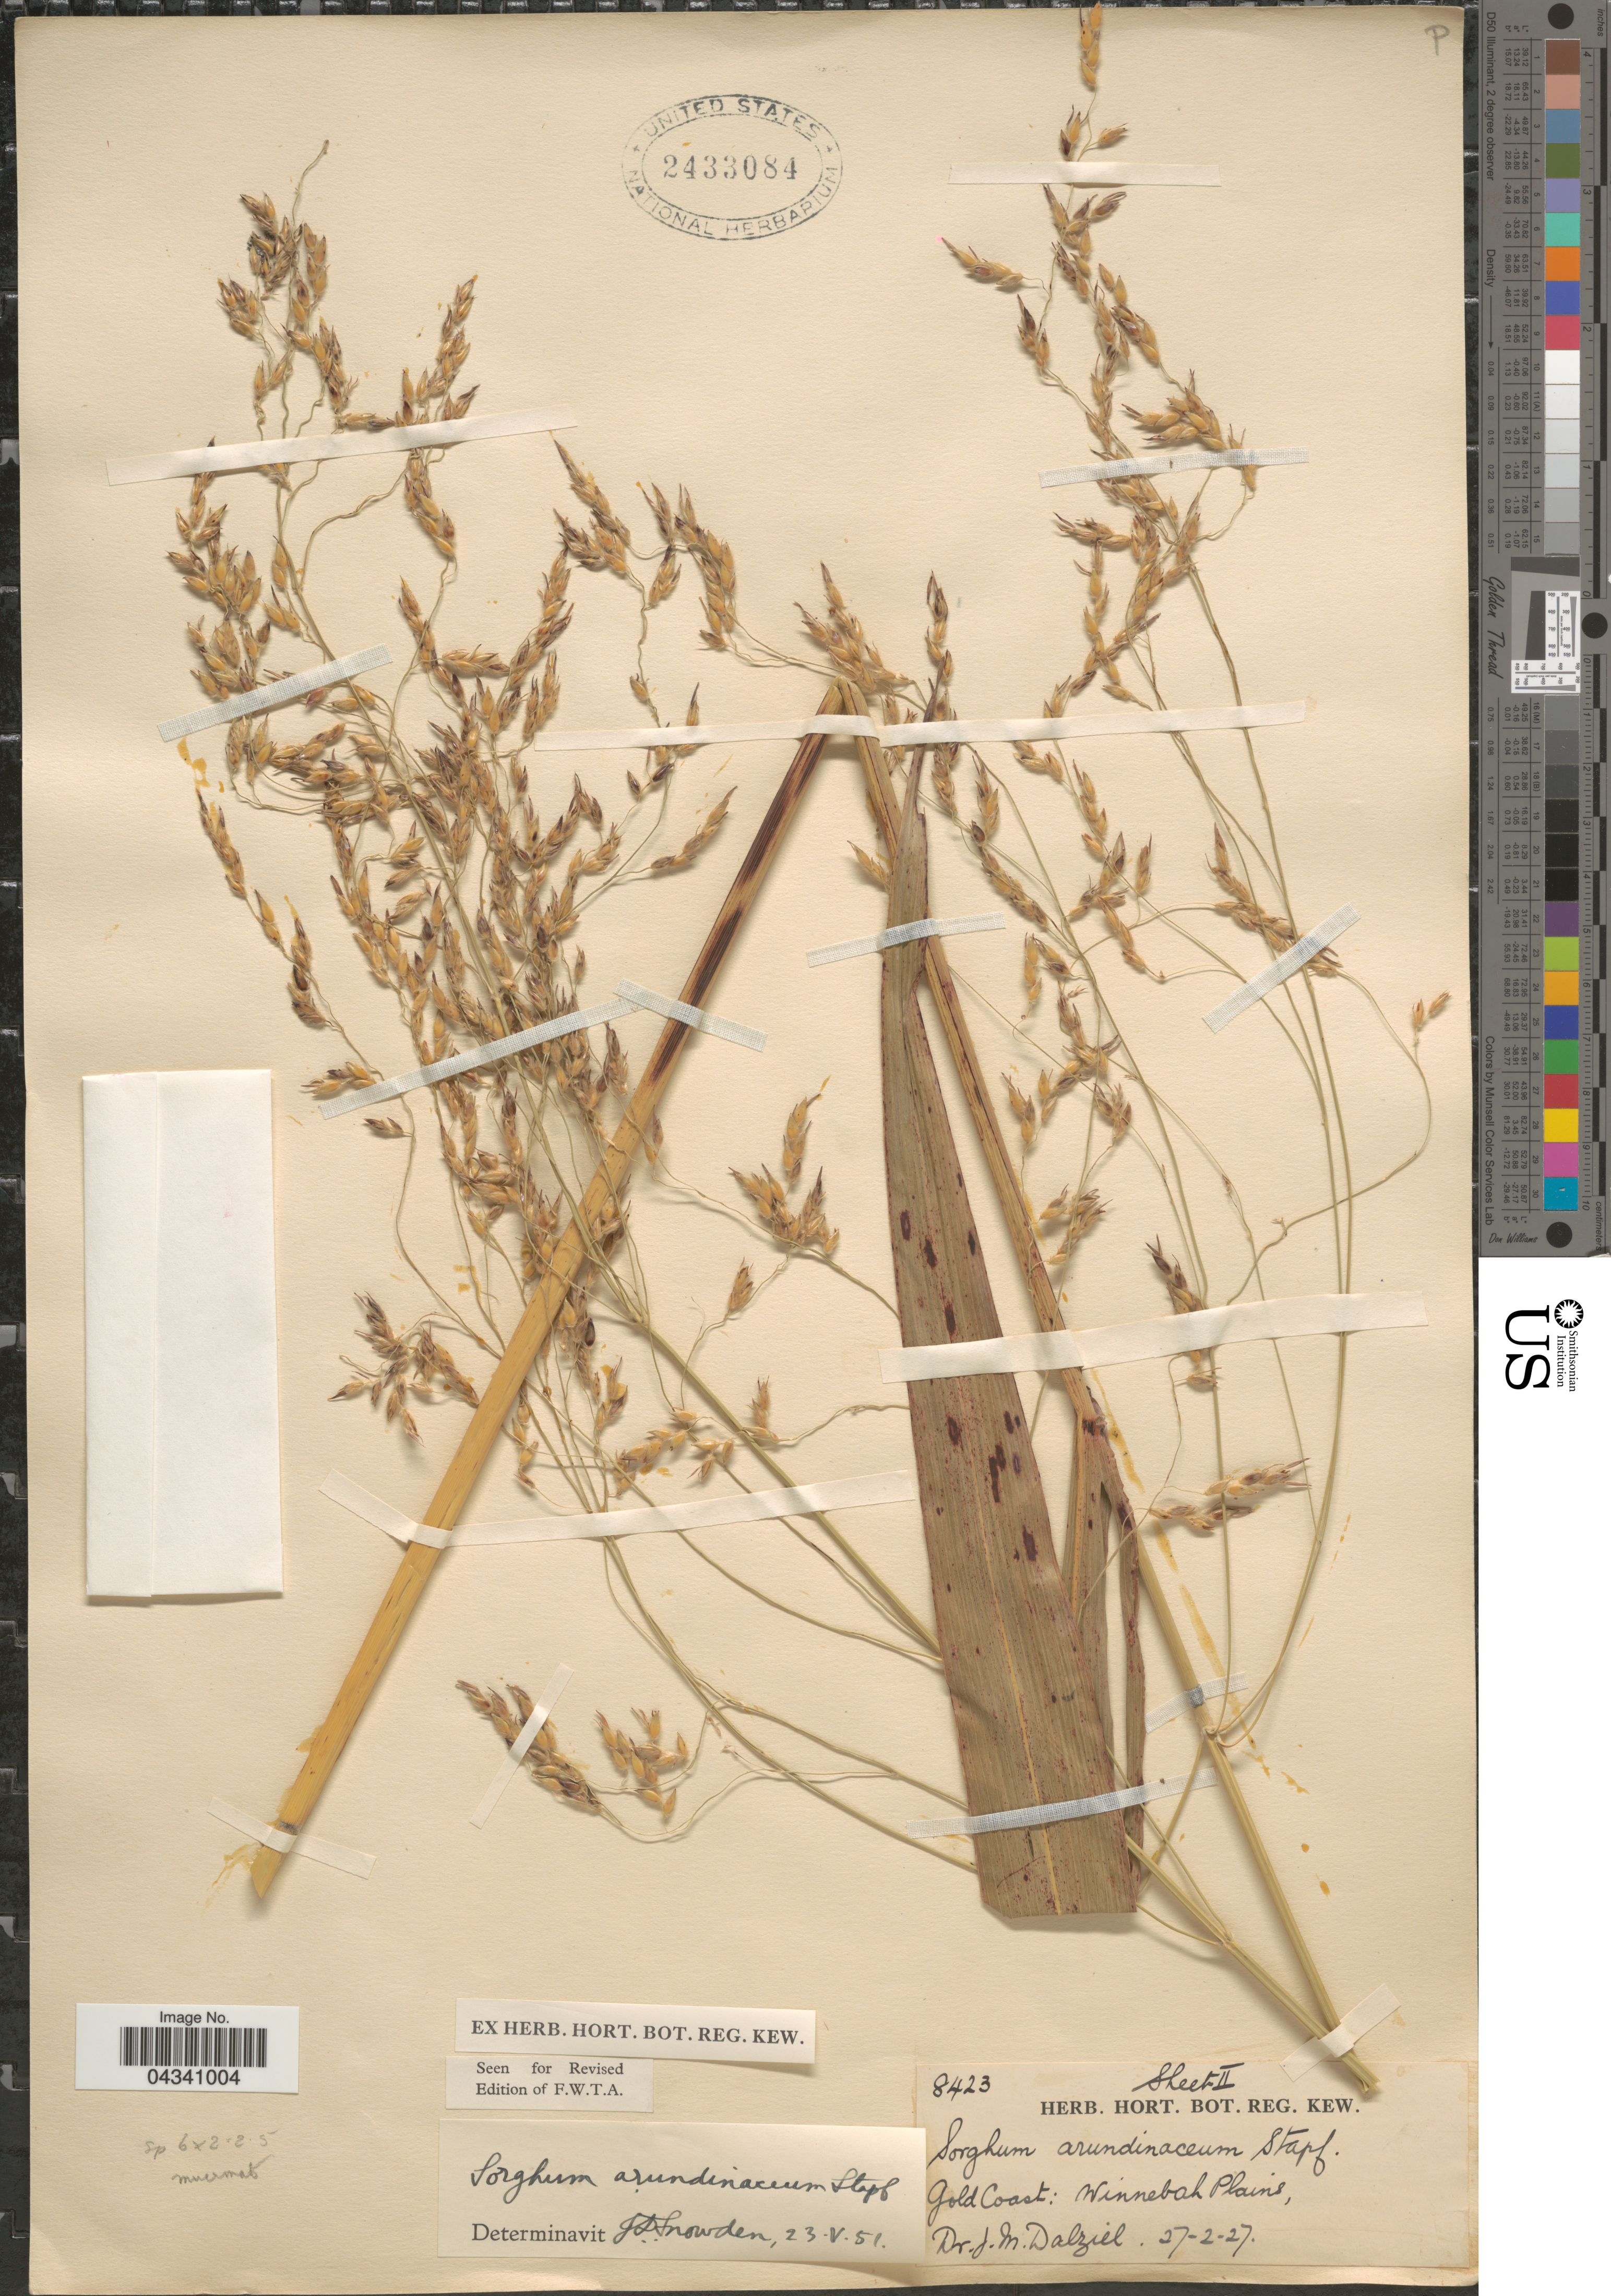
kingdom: Plantae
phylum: Tracheophyta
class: Liliopsida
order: Poales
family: Poaceae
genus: Sorghum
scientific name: Sorghum arundinaceum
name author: (Desv.) Stapf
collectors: J. Dalziel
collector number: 8423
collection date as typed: Transcribed d/m/y: 27/2/27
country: Ghana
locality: Gold Coast: Winnebah Plains.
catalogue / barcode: US 2433084